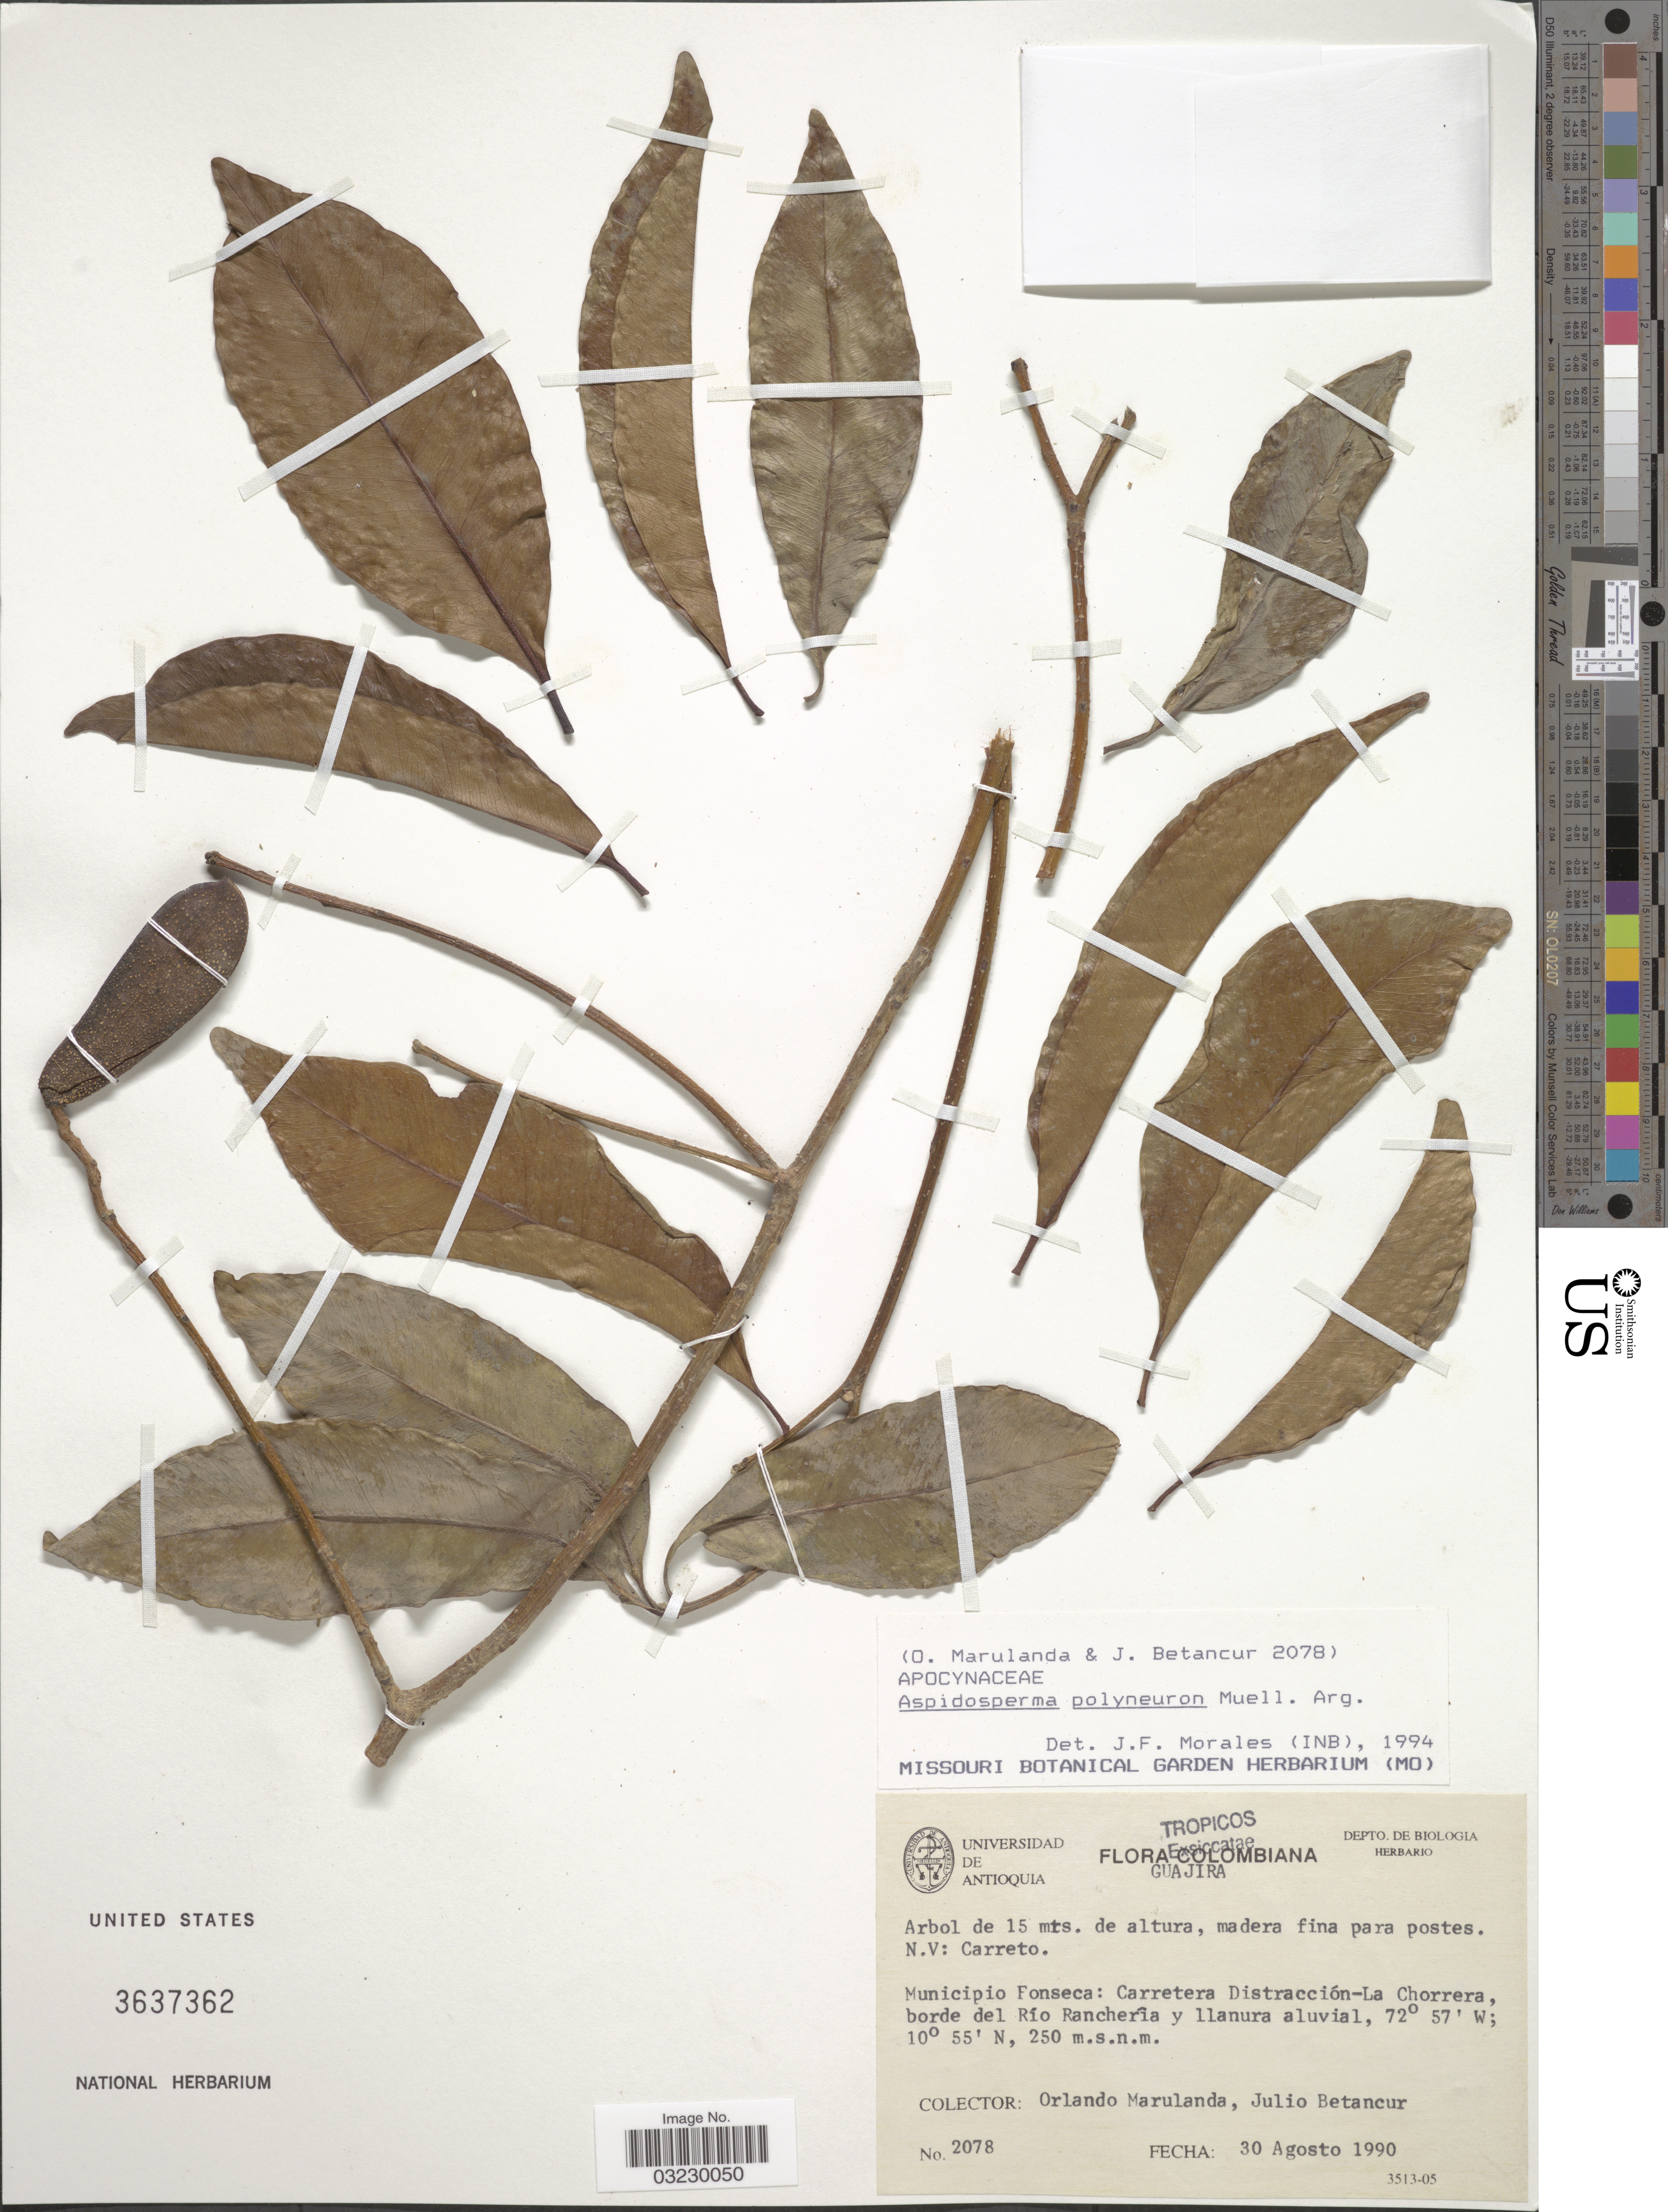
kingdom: Plantae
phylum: Tracheophyta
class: Magnoliopsida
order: Gentianales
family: Apocynaceae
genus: Aspidosperma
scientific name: Aspidosperma polyneuron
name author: Müll. Arg.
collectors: O. Marulanda & J. Betancur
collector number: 2078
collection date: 1990-08-30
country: Colombia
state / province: La Guajira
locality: Municipio Fonseca: Carretera Distracción-La Chorrera, borde del Río Ranchería y llanura aluvial.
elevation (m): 250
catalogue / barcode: US 3637362